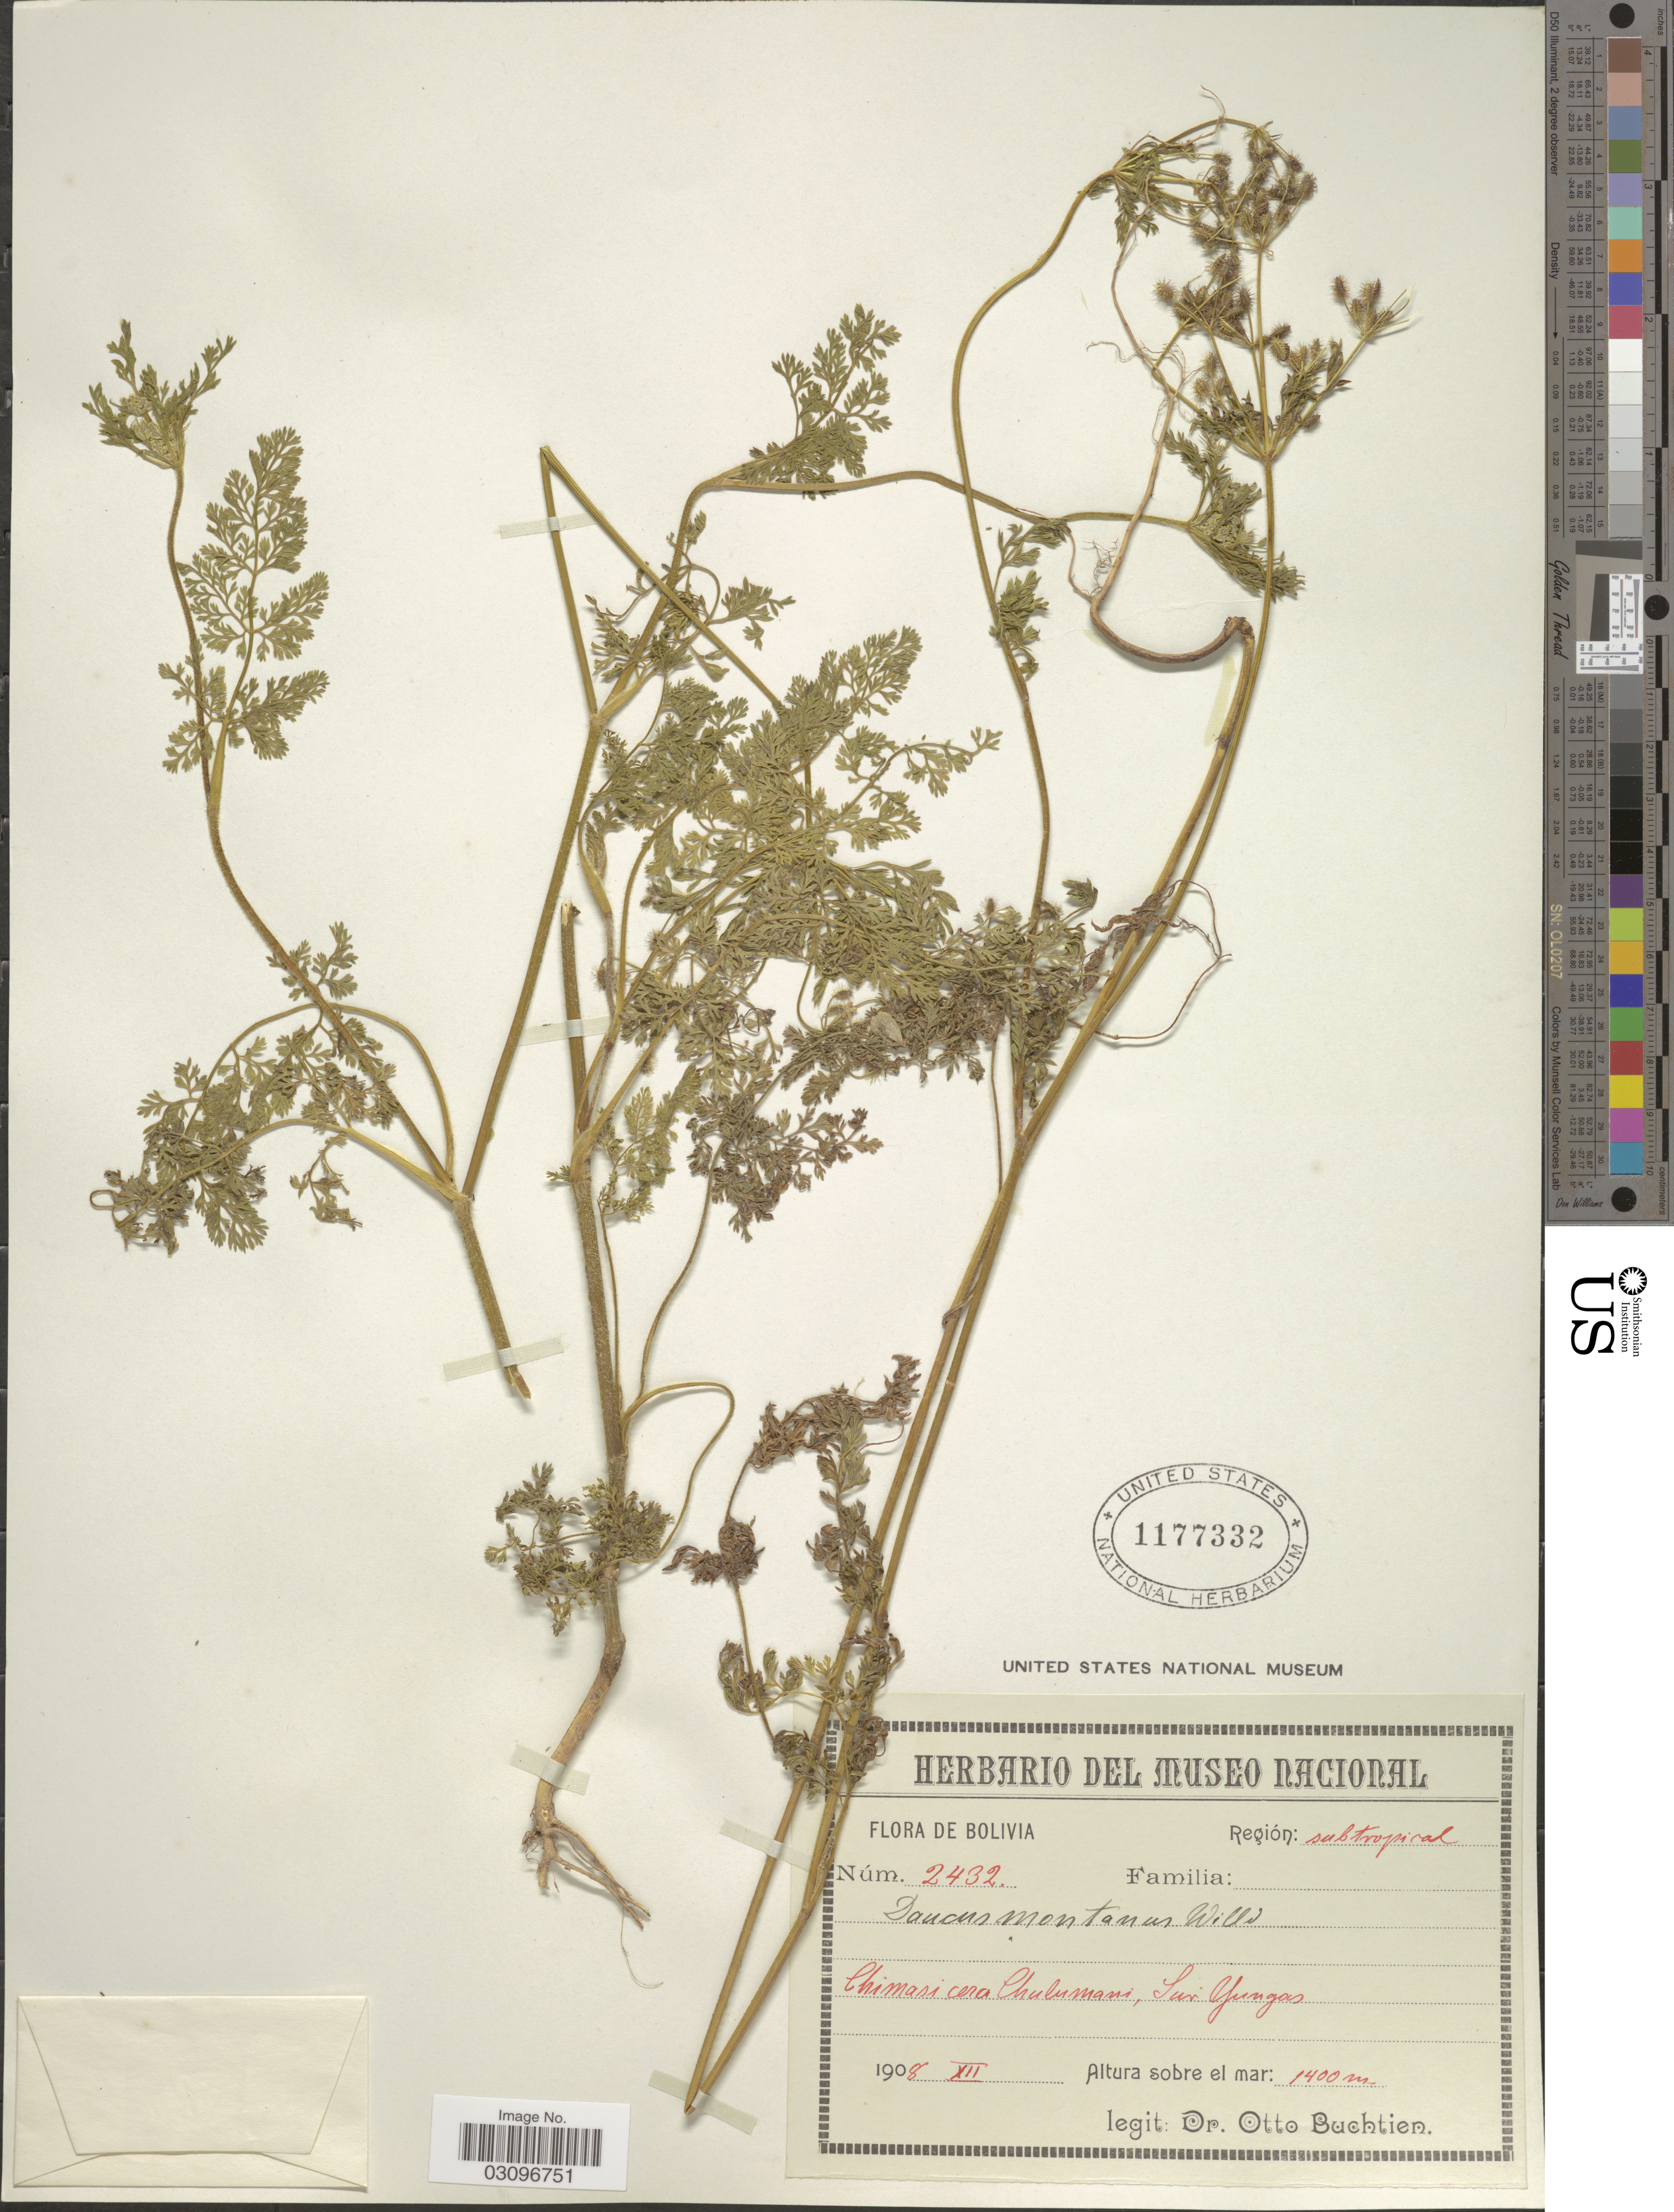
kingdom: Plantae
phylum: Tracheophyta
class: Magnoliopsida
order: Apiales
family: Apiaceae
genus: Daucus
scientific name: Daucus montanus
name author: Humb. & Bonpl. ex Spreng.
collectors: O. Buchtien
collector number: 2432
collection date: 1908-12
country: Bolivia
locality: Región: subtropical. Chimasi cera Chulumani, Sur Yungas.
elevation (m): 1400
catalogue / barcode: US 1177332